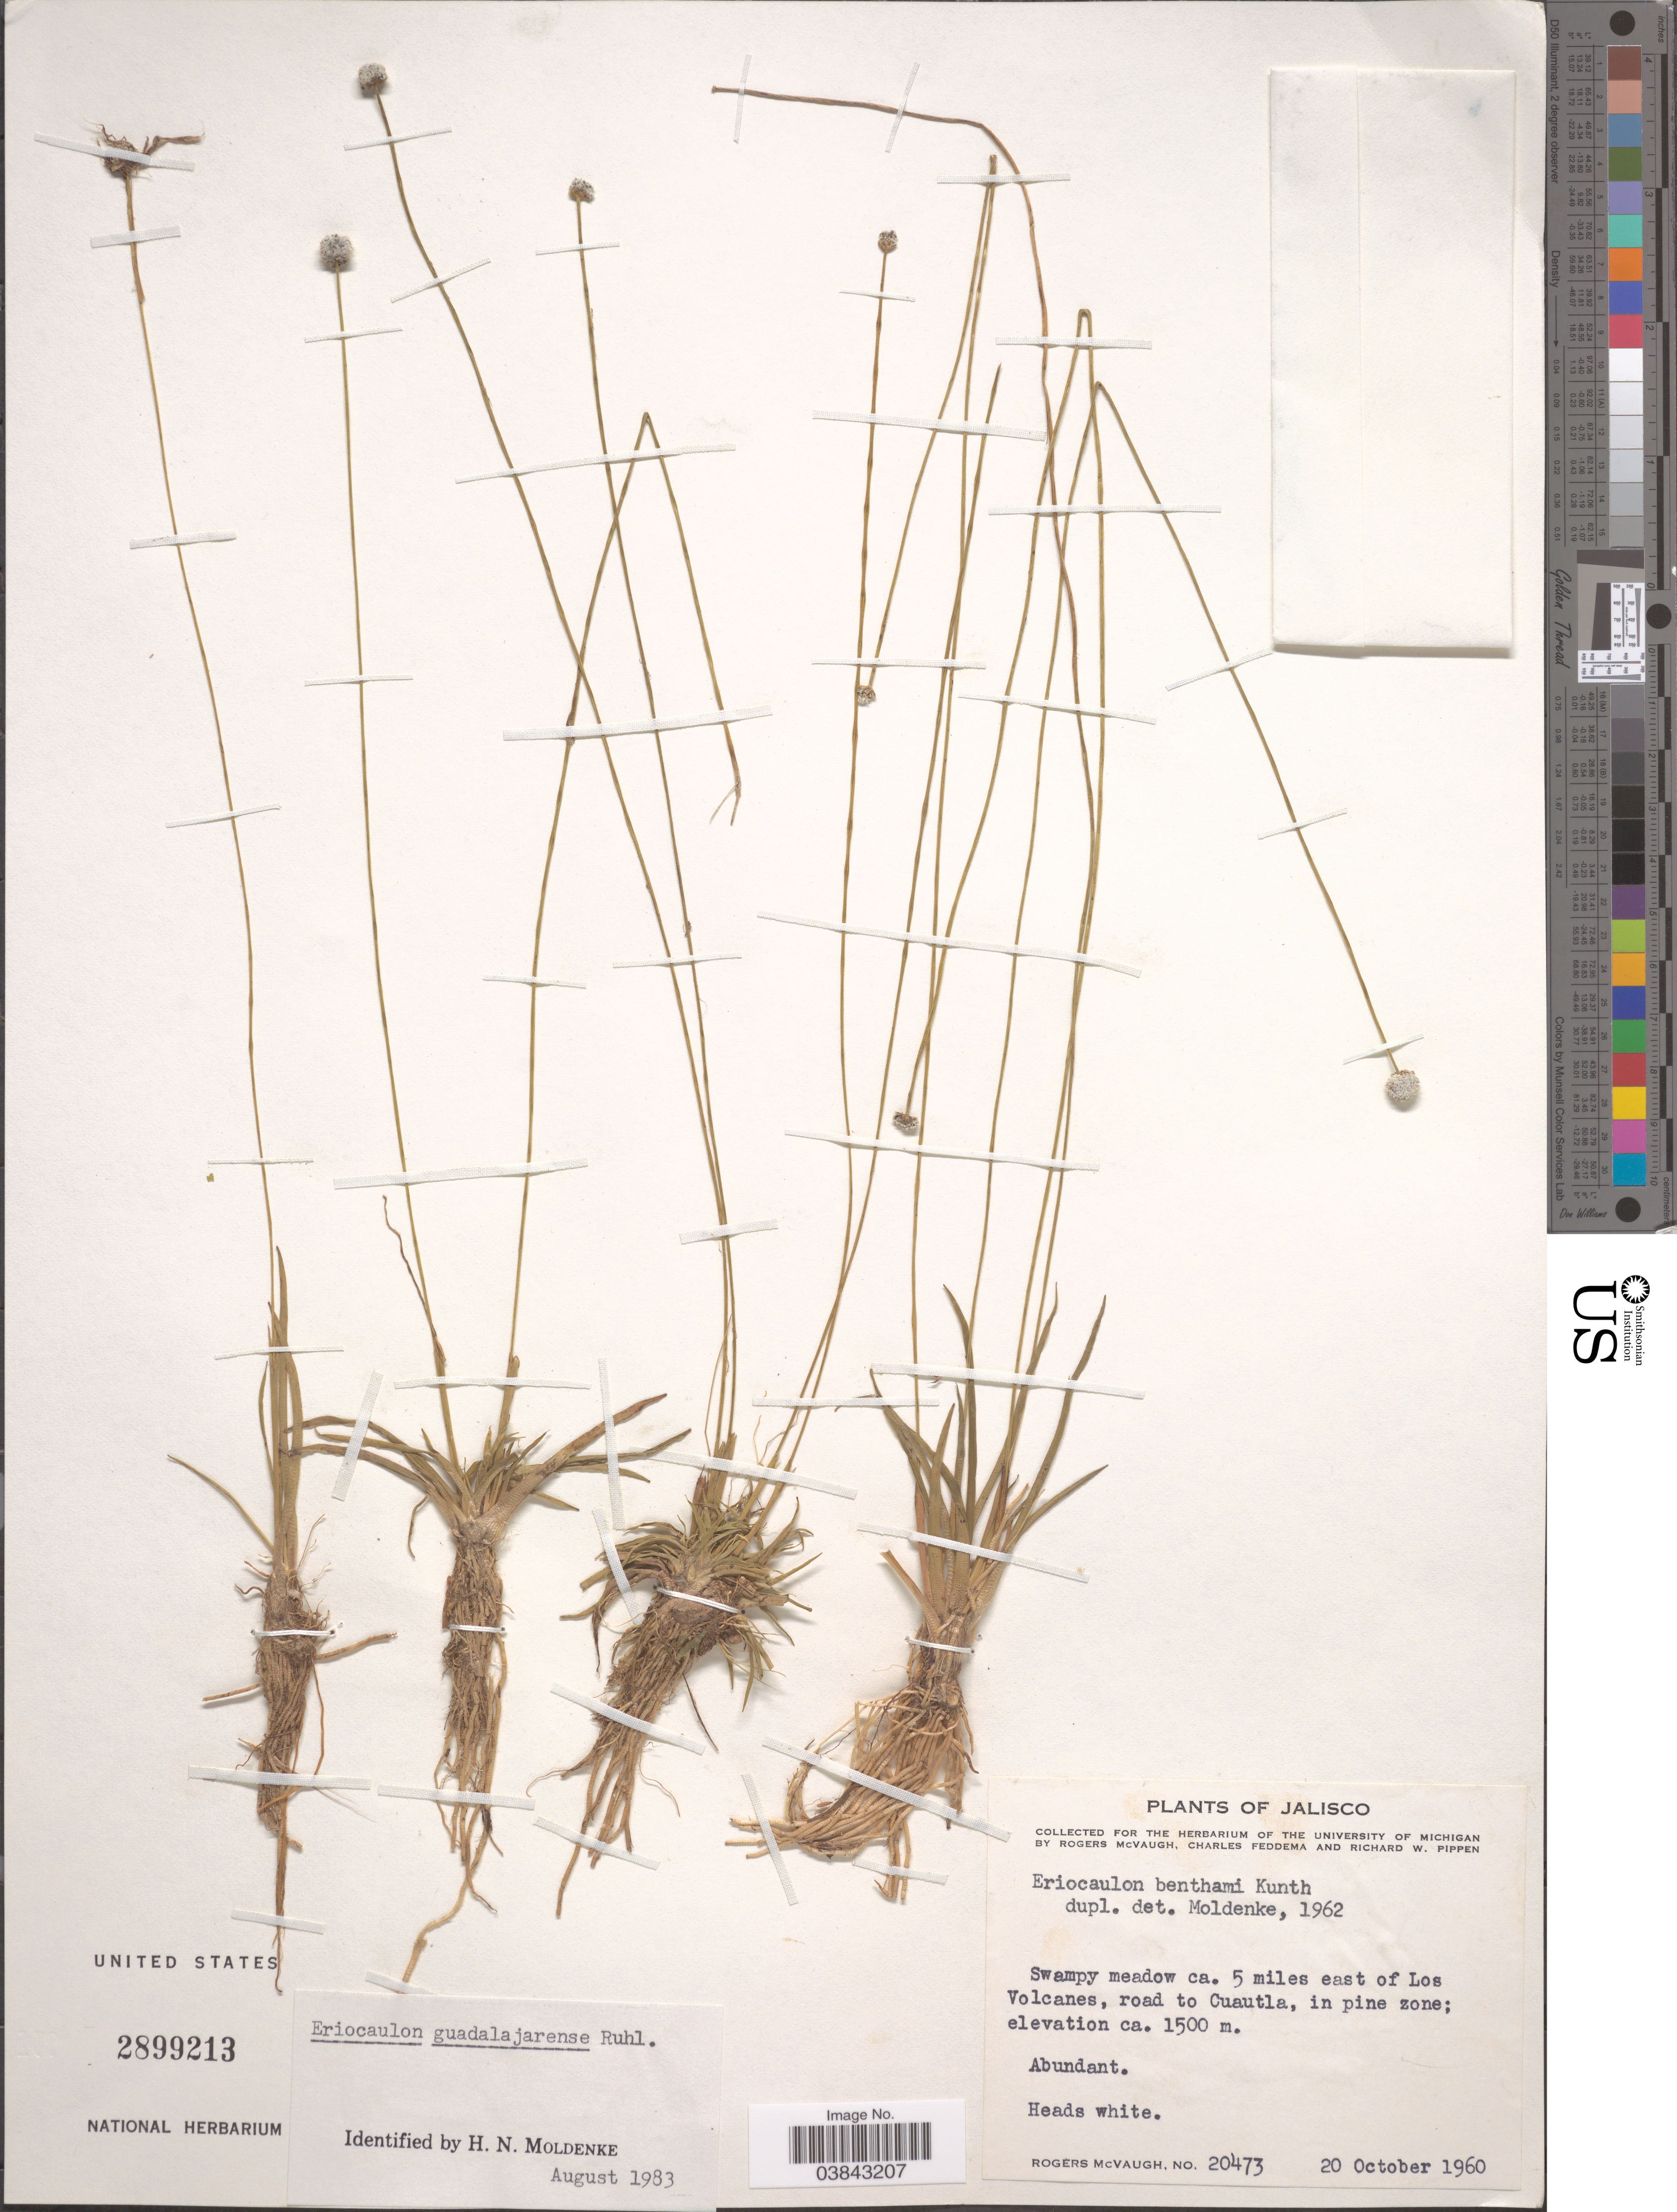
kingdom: Plantae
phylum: Tracheophyta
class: Liliopsida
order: Poales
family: Eriocaulaceae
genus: Eriocaulon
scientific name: Eriocaulon guadalajarense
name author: Ruhland in Engl.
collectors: R. McVaugh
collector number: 20473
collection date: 1960-10-20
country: Mexico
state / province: Jalisco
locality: Ca. 5 miles east of Los Volcanes, road to Cuautla, in pine zone.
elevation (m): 1500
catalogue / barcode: US 2899213